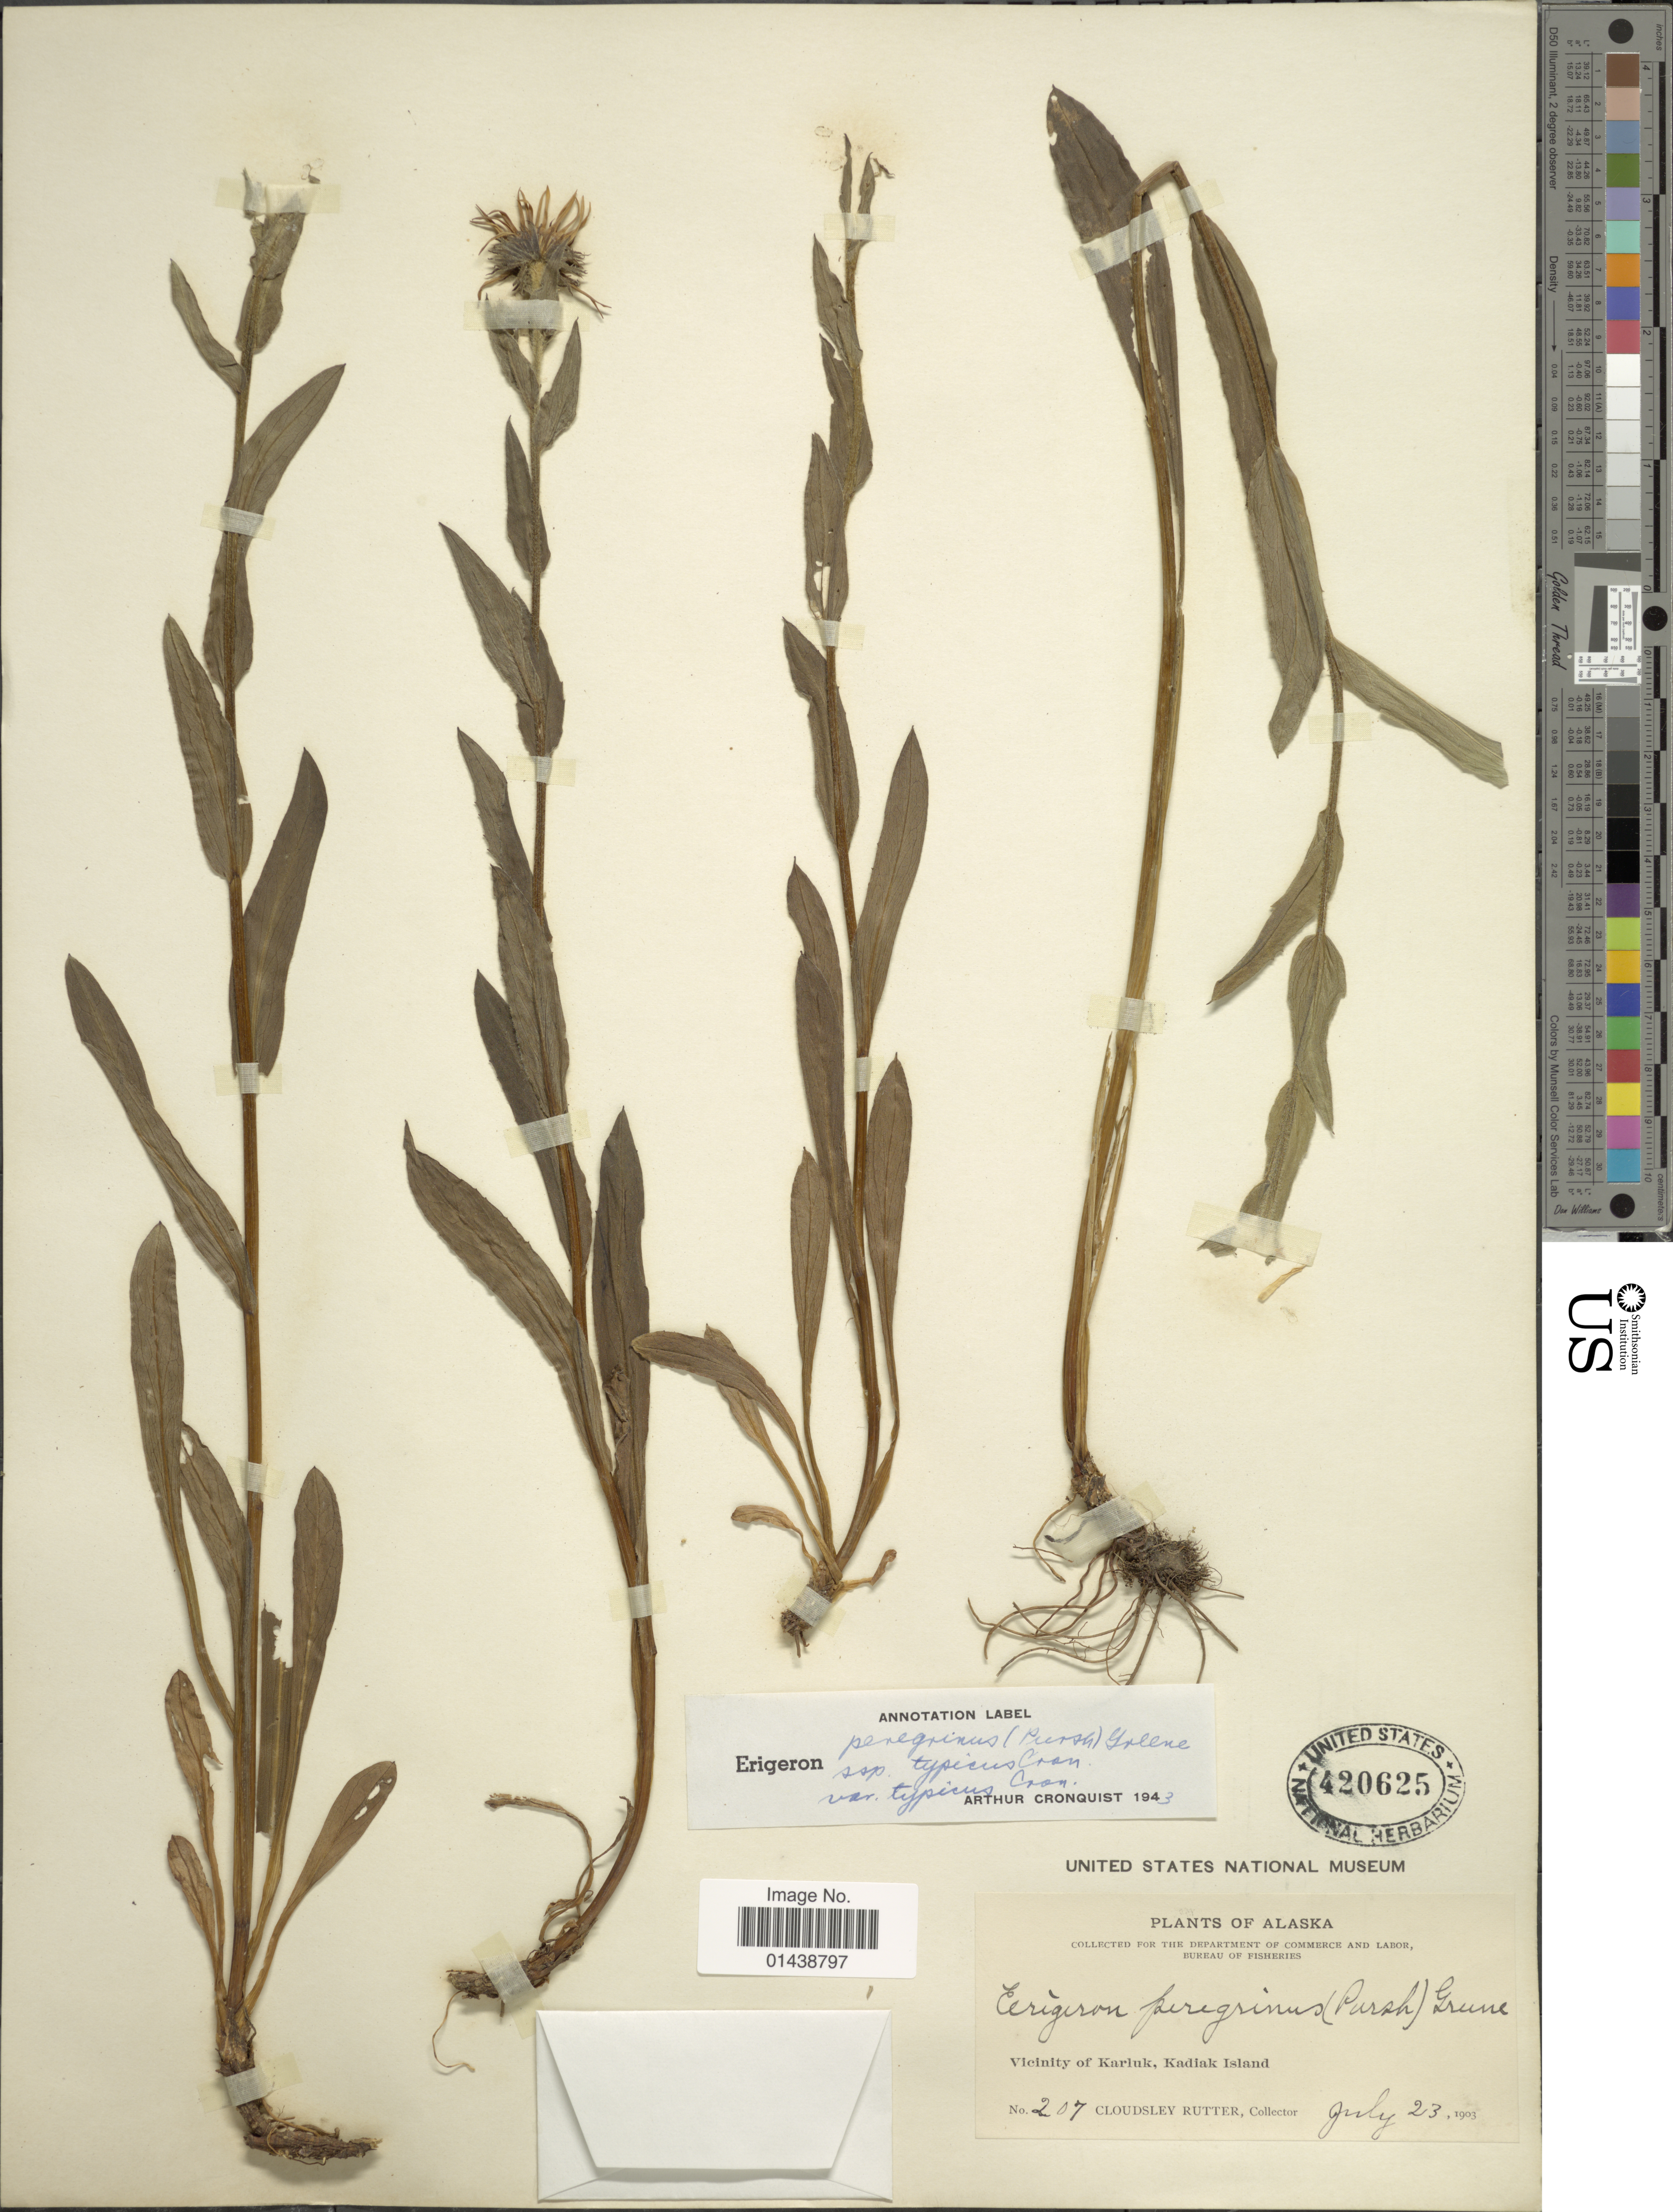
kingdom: Plantae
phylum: Tracheophyta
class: Magnoliopsida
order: Asterales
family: Asteraceae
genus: Erigeron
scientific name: Erigeron peregrinus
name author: (Banks ex Pursh) Greene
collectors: C. Rutter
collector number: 207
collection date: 1903-07-23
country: United States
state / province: Alaska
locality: Vicinity of Karluk, Kadiak Island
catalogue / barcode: US 420625